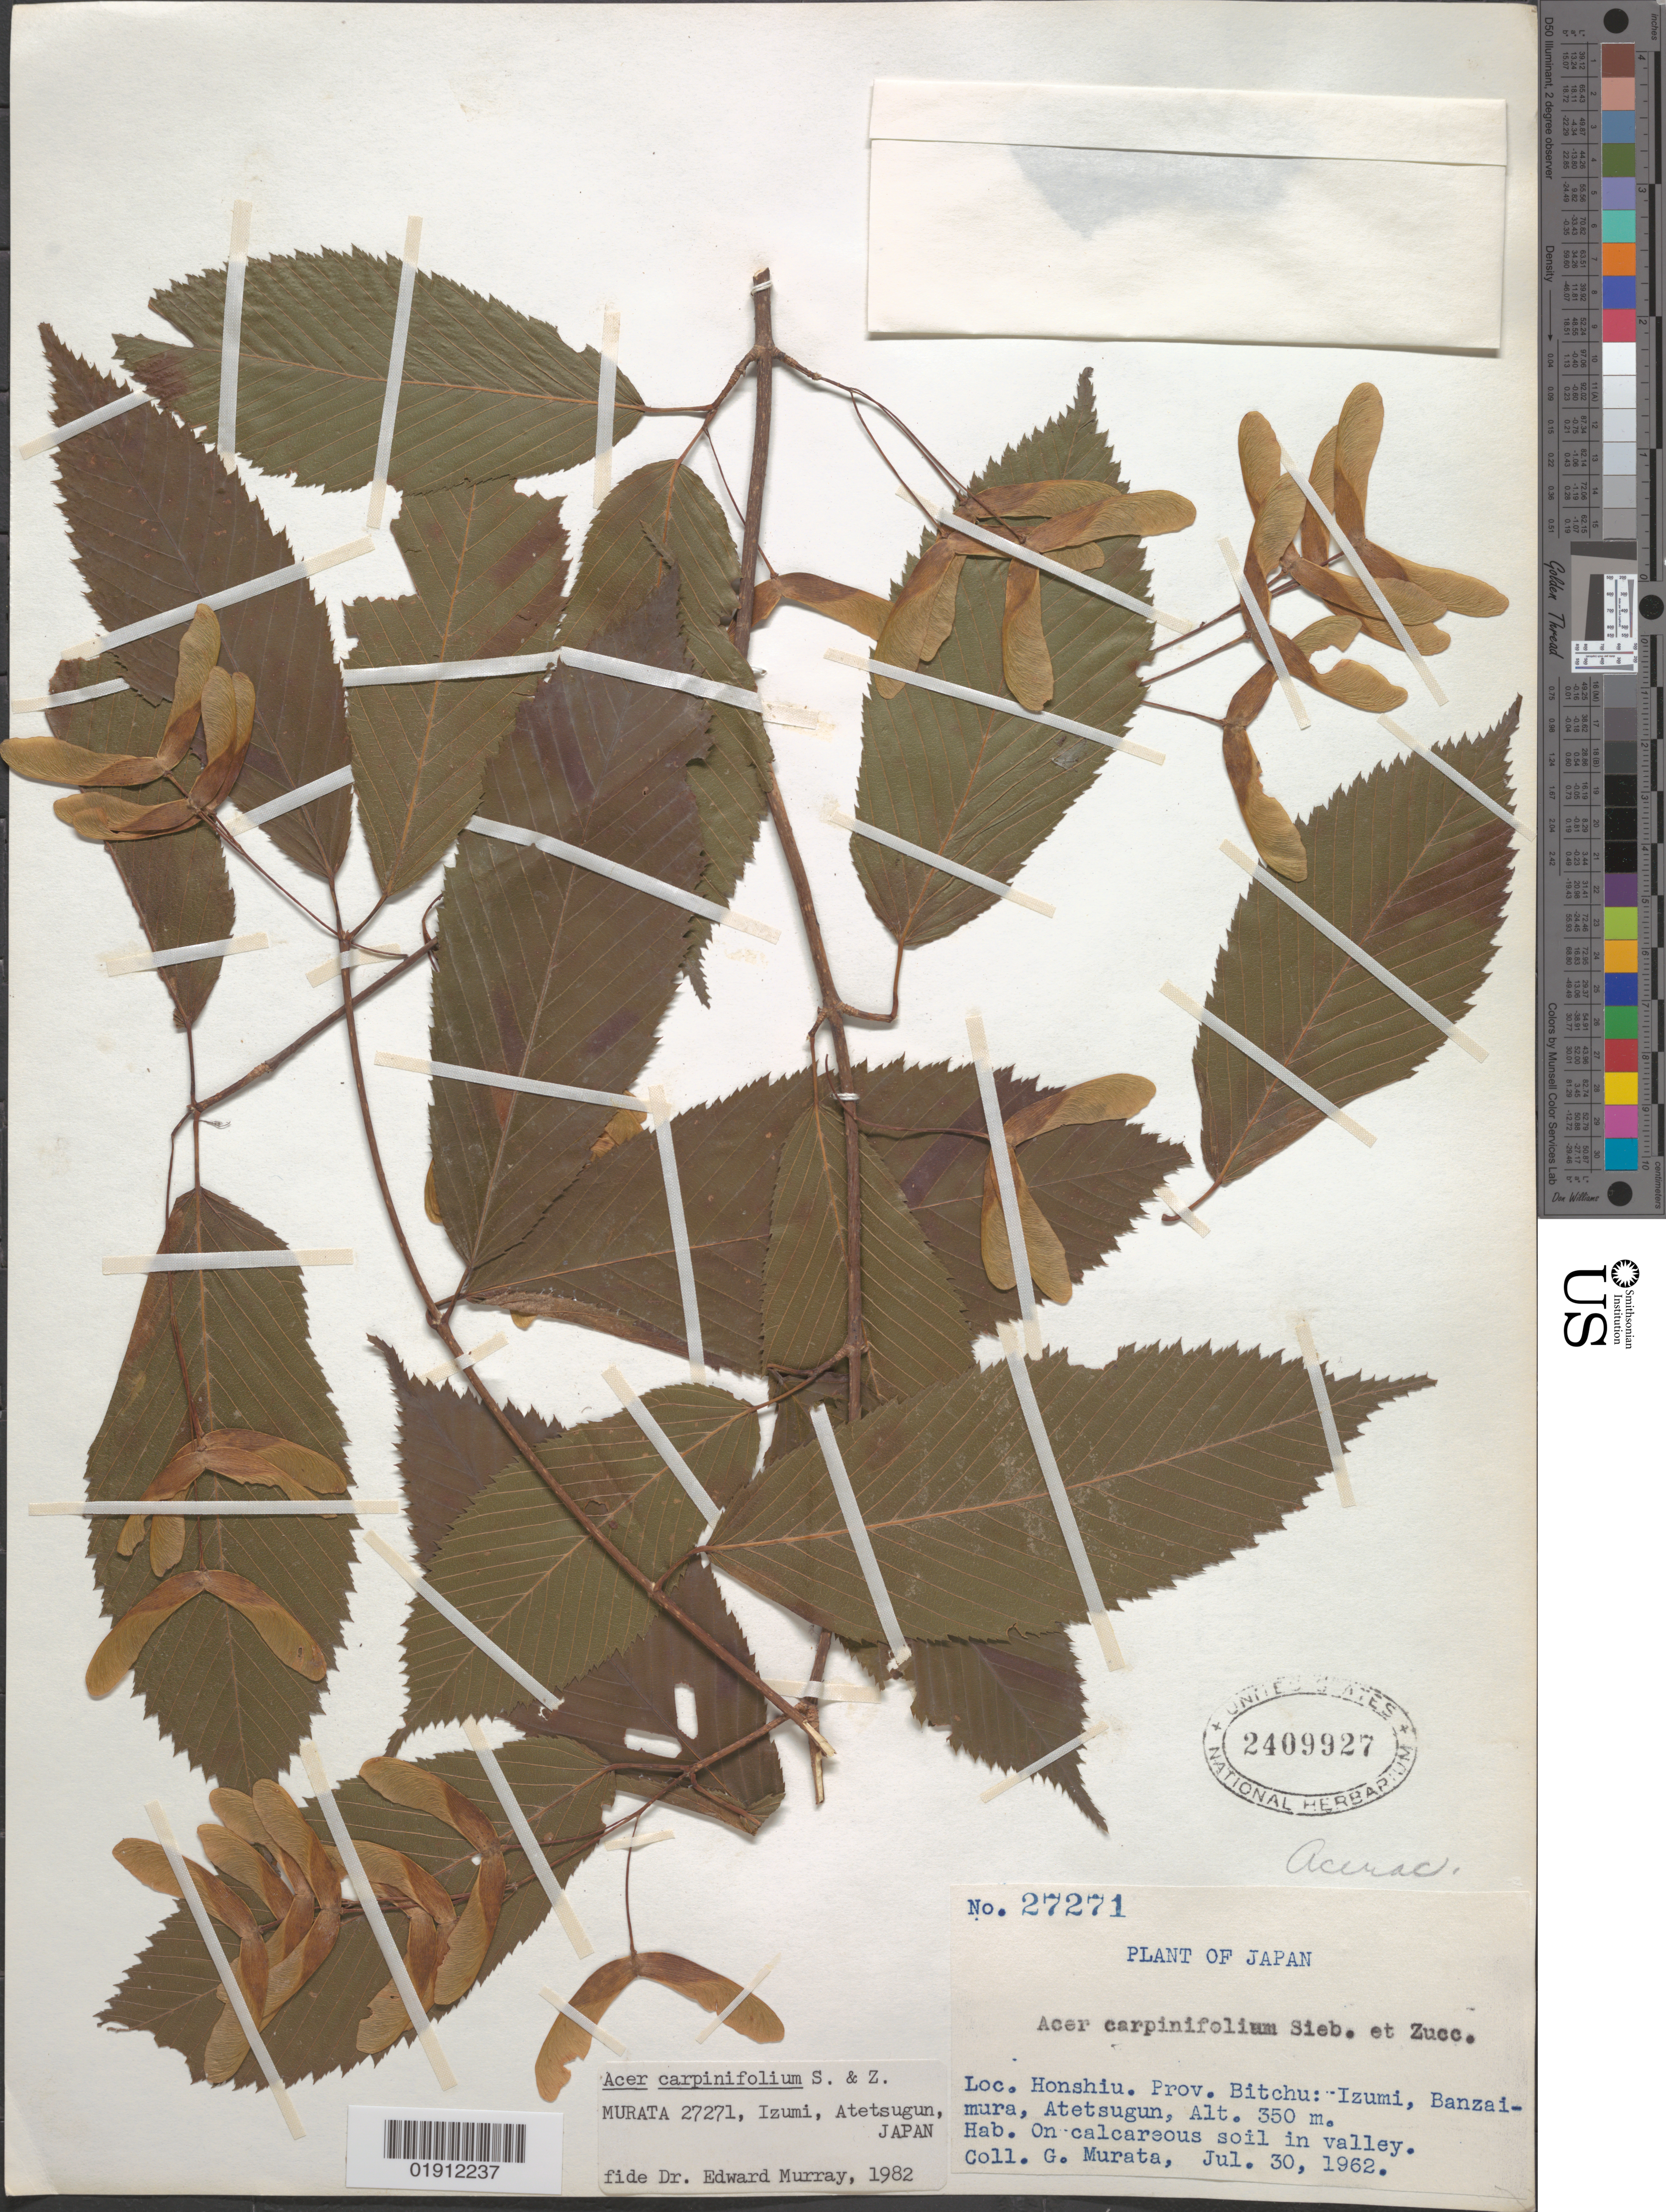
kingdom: Plantae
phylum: Tracheophyta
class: Magnoliopsida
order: Sapindales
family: Sapindaceae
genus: Acer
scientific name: Acer carpinifolium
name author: Siebold & Zucc.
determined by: Murray, Edward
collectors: G. Murata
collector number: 27271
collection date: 1962-07-30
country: Japan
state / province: Okayama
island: Honshu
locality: Prov. Bitchu [Okayama]: Izumi, Banzai-mura, atetsugun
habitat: On calcareous soil in valley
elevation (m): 350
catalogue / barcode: US 2409927